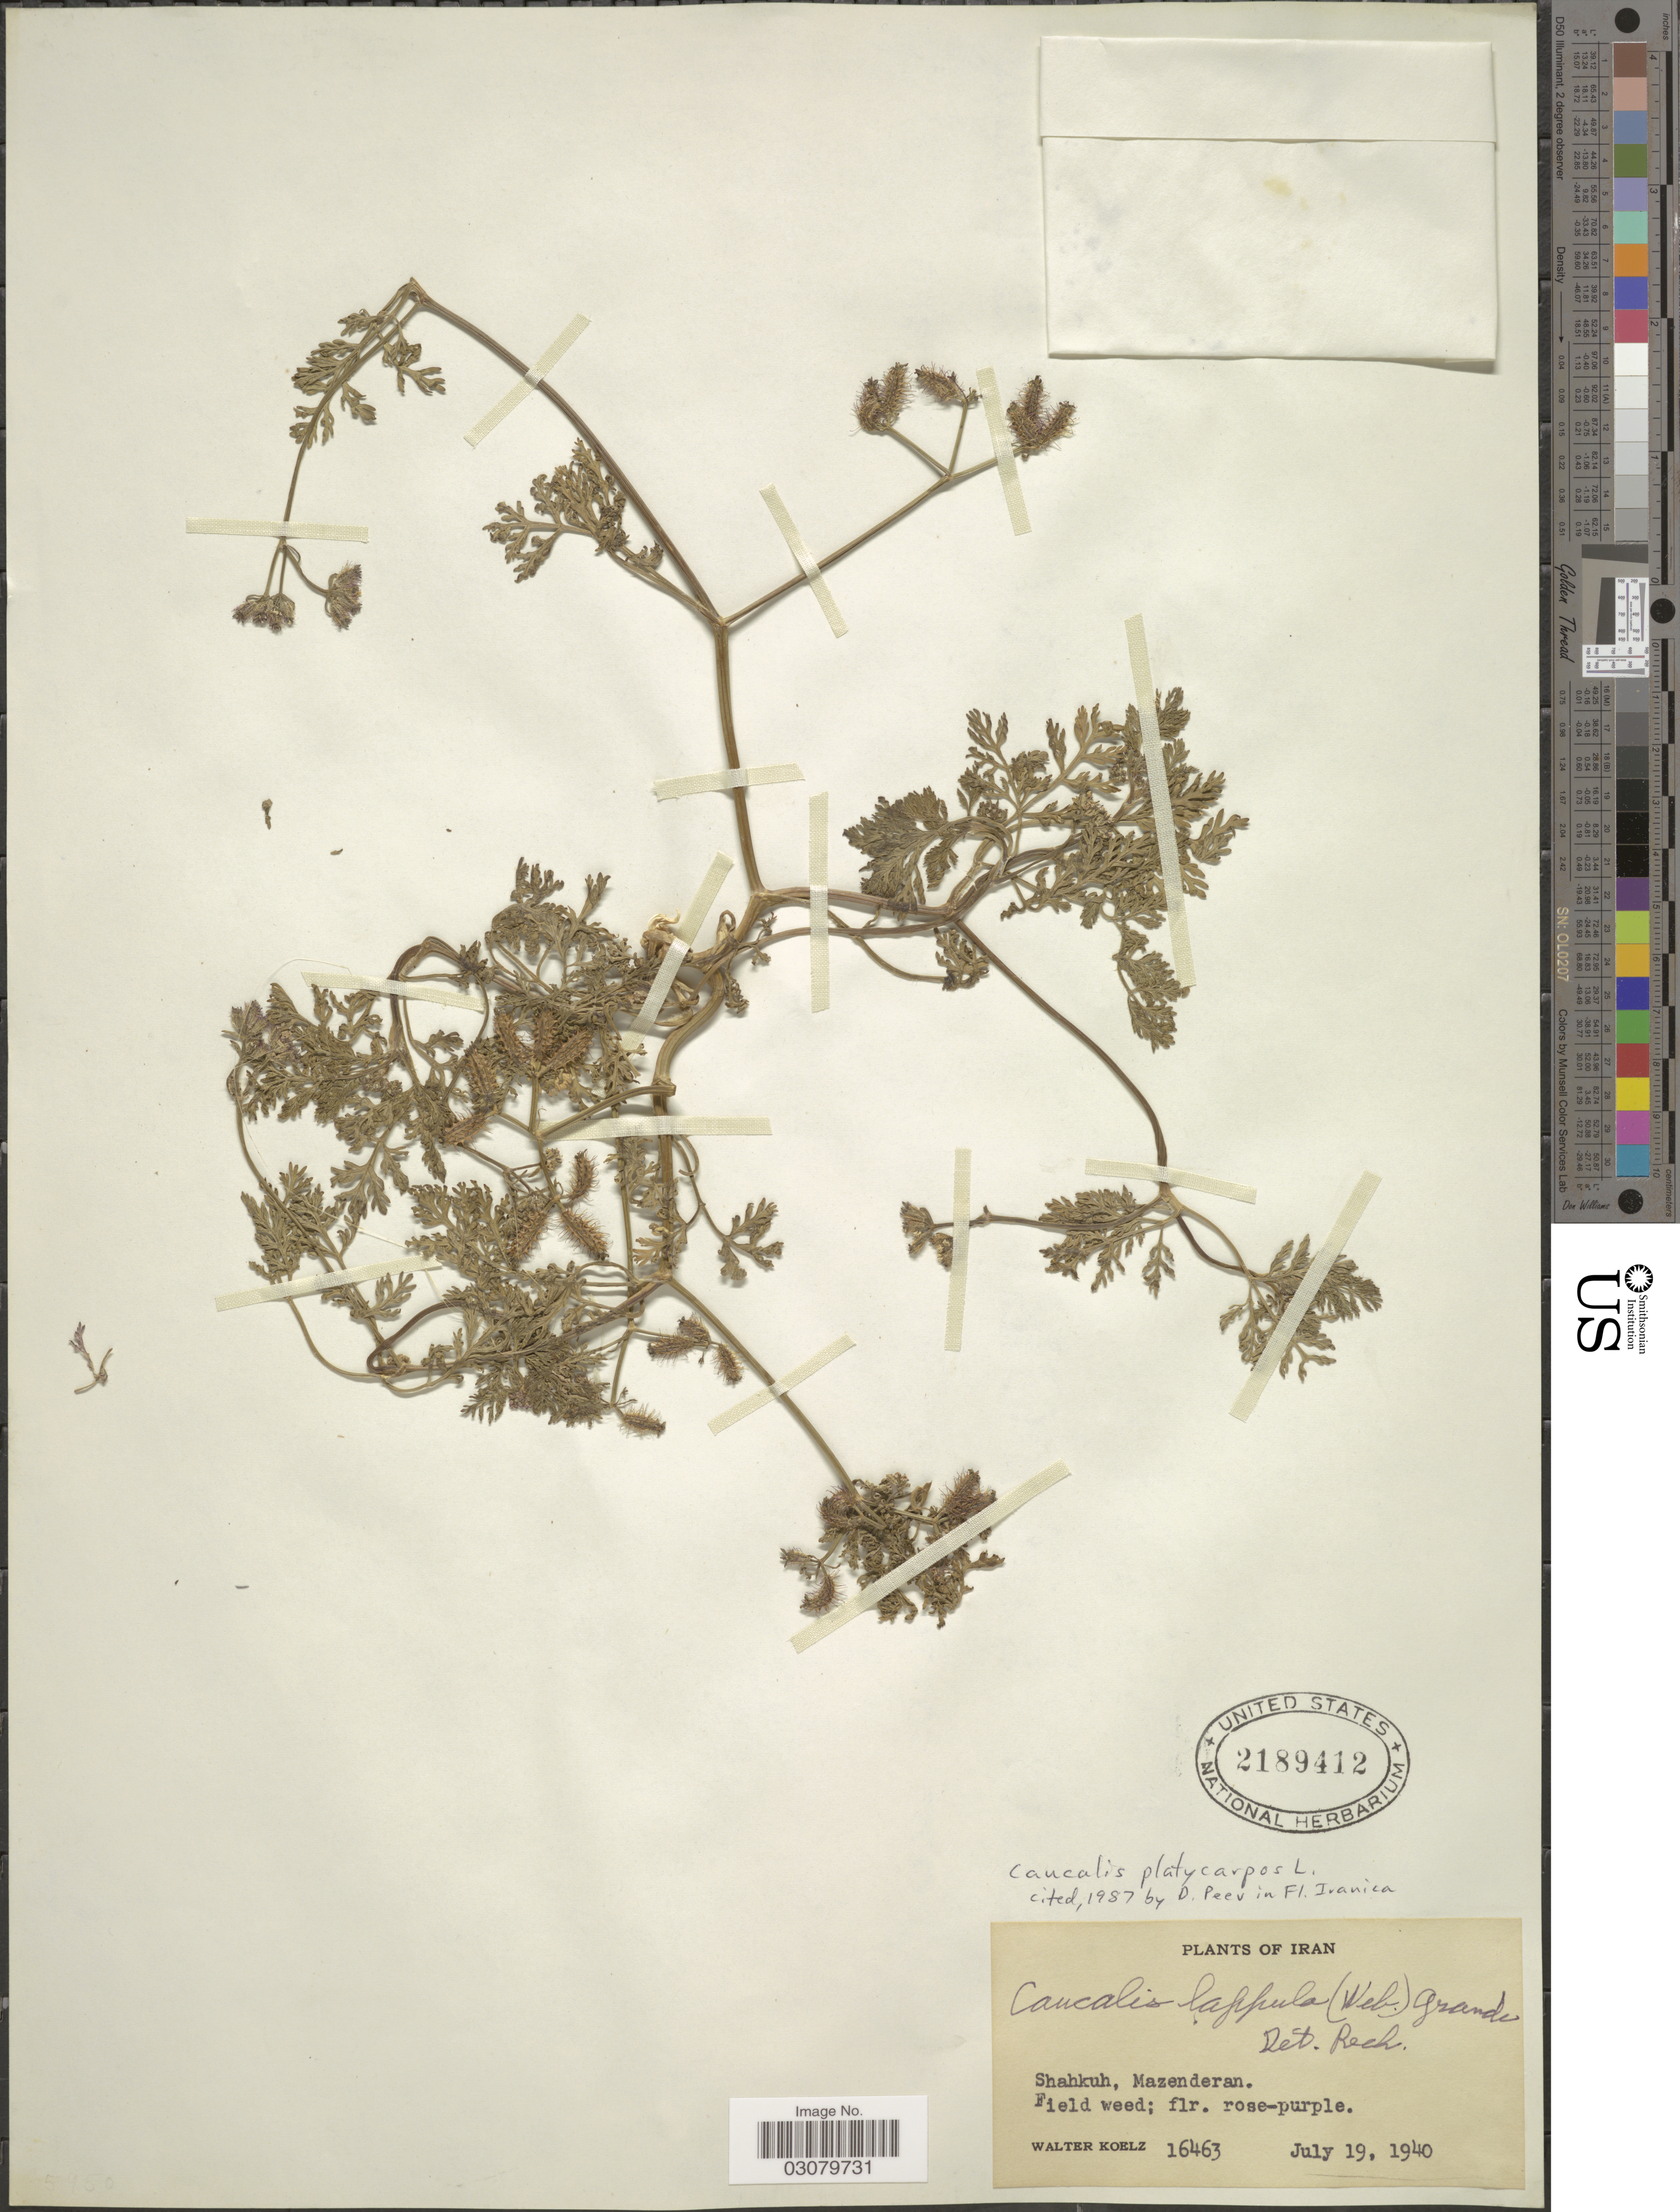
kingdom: Plantae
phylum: Tracheophyta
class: Magnoliopsida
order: Apiales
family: Apiaceae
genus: Caucalis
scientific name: Caucalis platycarpos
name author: L.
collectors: W. N. Koelz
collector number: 16463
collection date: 1940-07-19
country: Iran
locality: Shahkuh, Mazenderan.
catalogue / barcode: US 2189412